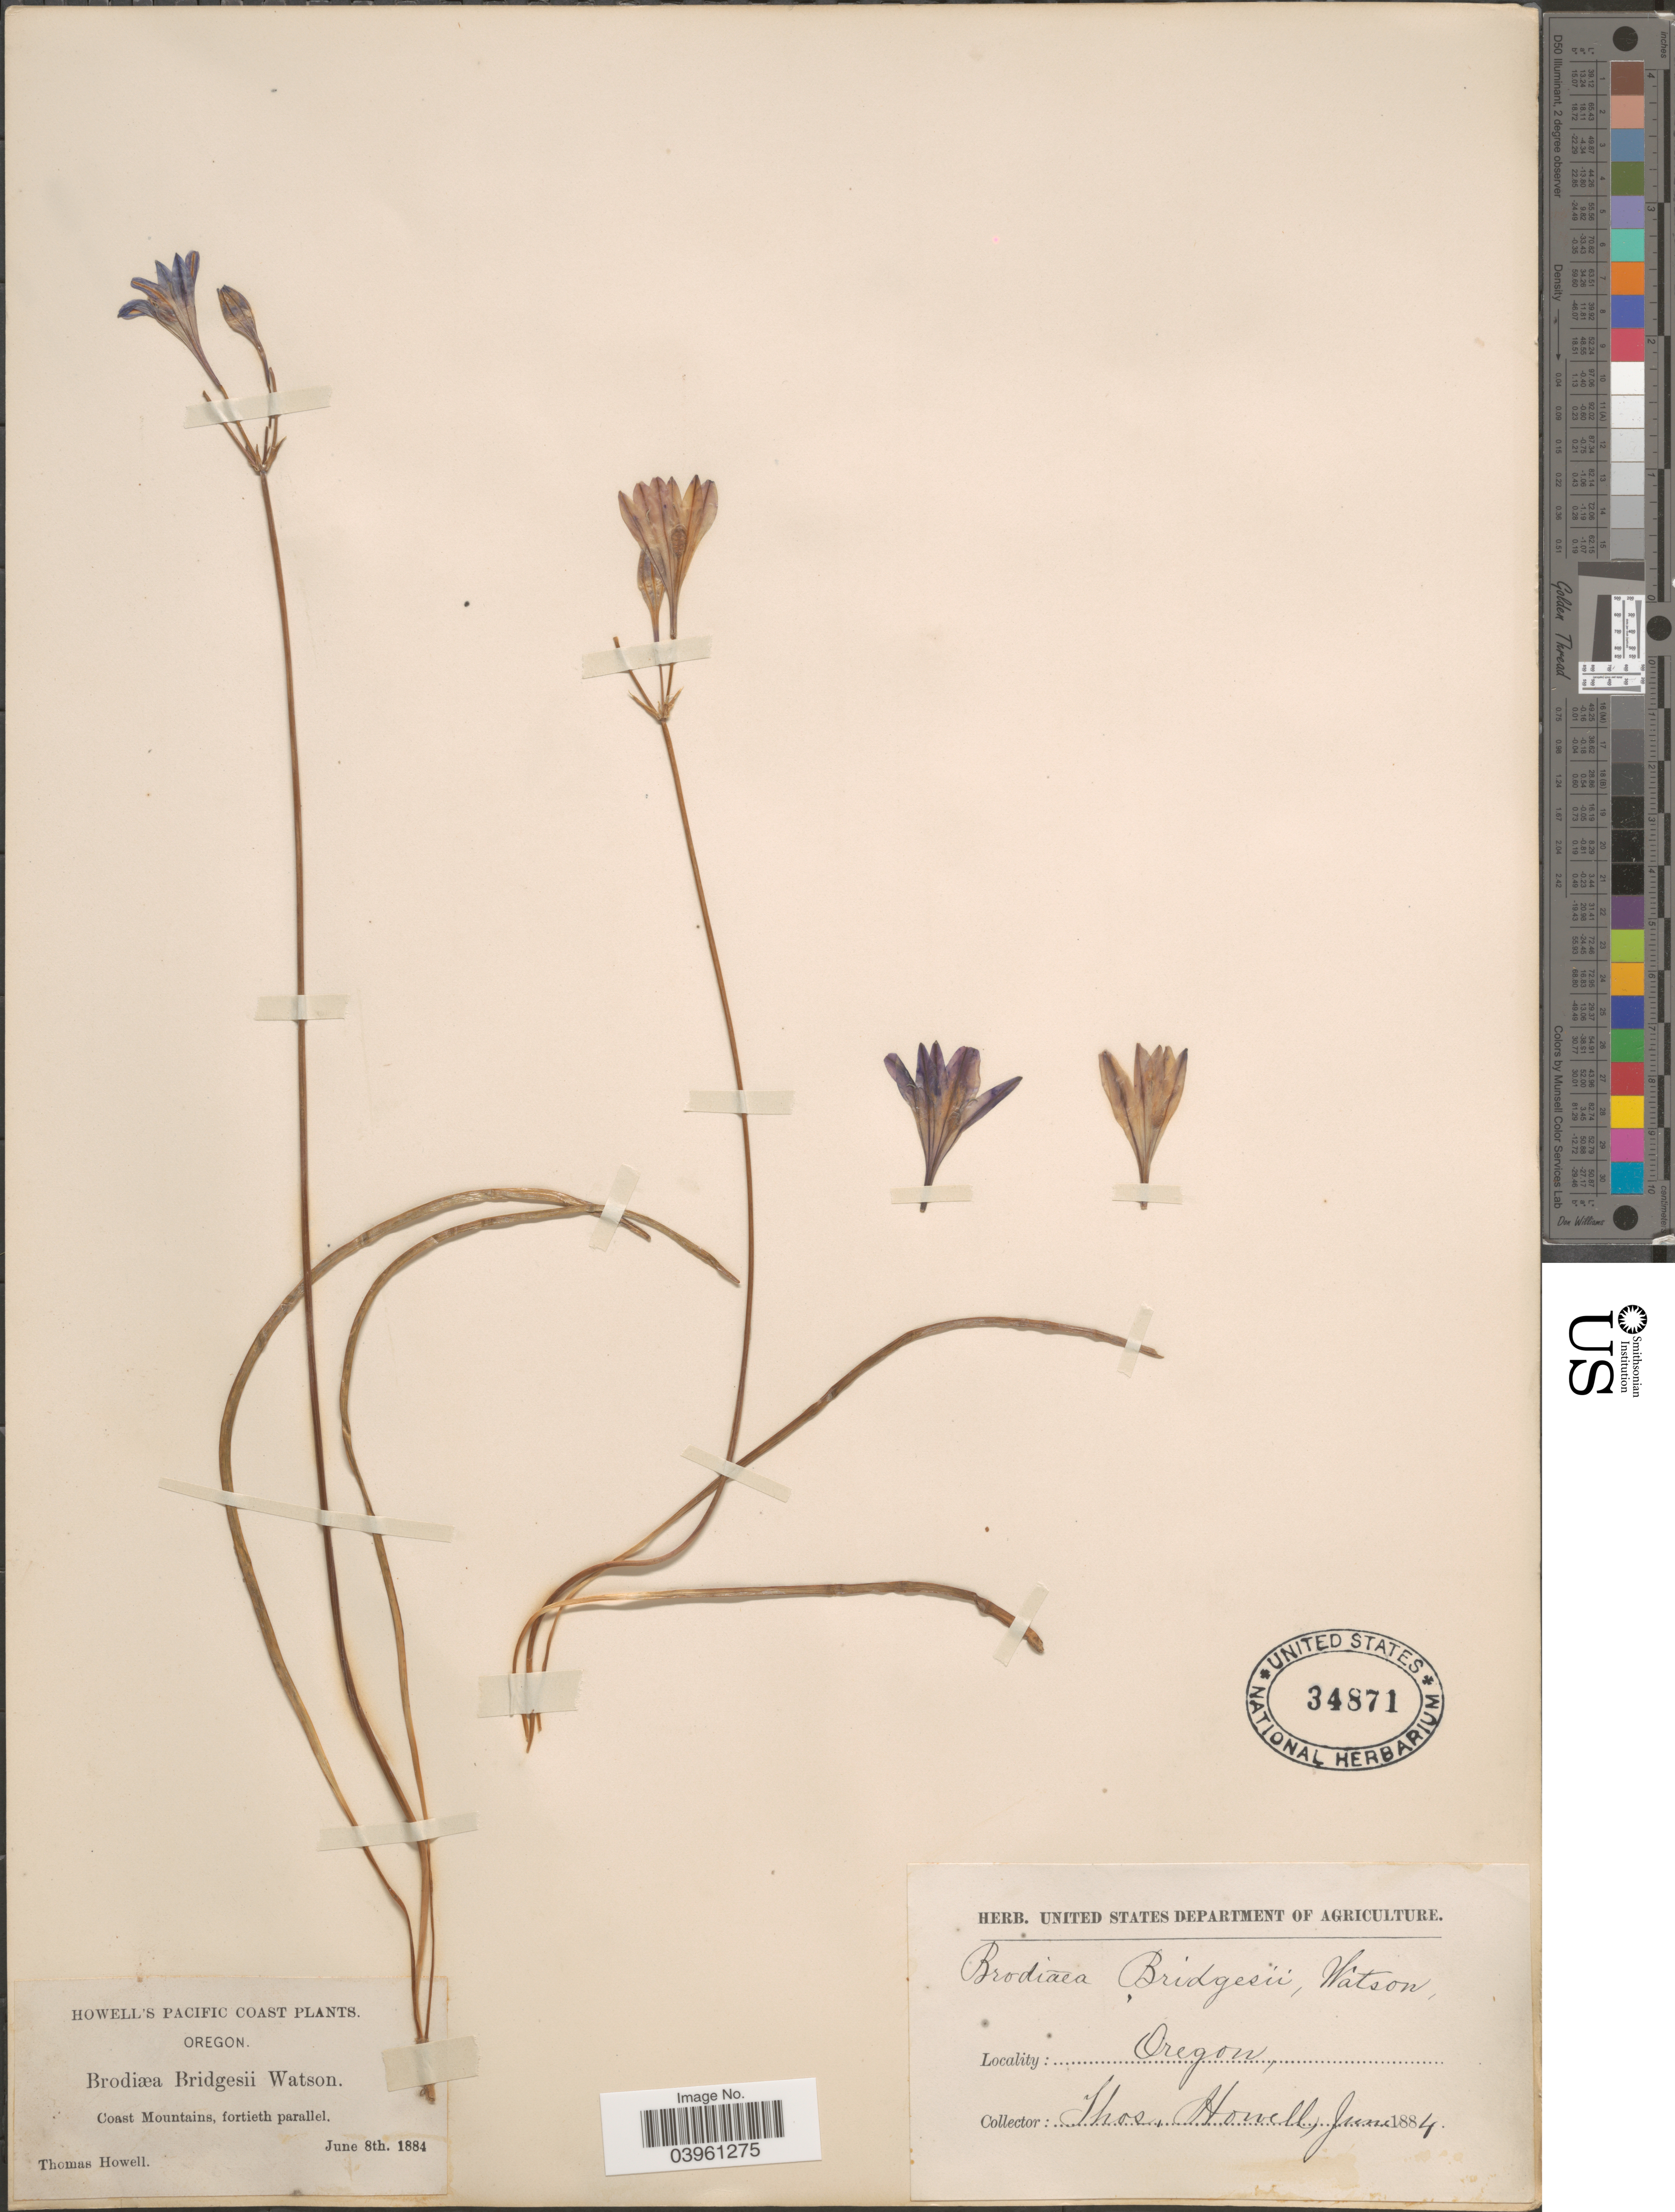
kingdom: Plantae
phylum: Tracheophyta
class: Liliopsida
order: Asparagales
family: Asparagaceae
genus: Triteleia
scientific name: Triteleia bridgesii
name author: (S. Watson) Greene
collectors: T. Howell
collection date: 1884-06-08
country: United States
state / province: Oregon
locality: Pacific Coast. Coast Mountains, fortieth parallel.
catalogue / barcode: US 34871